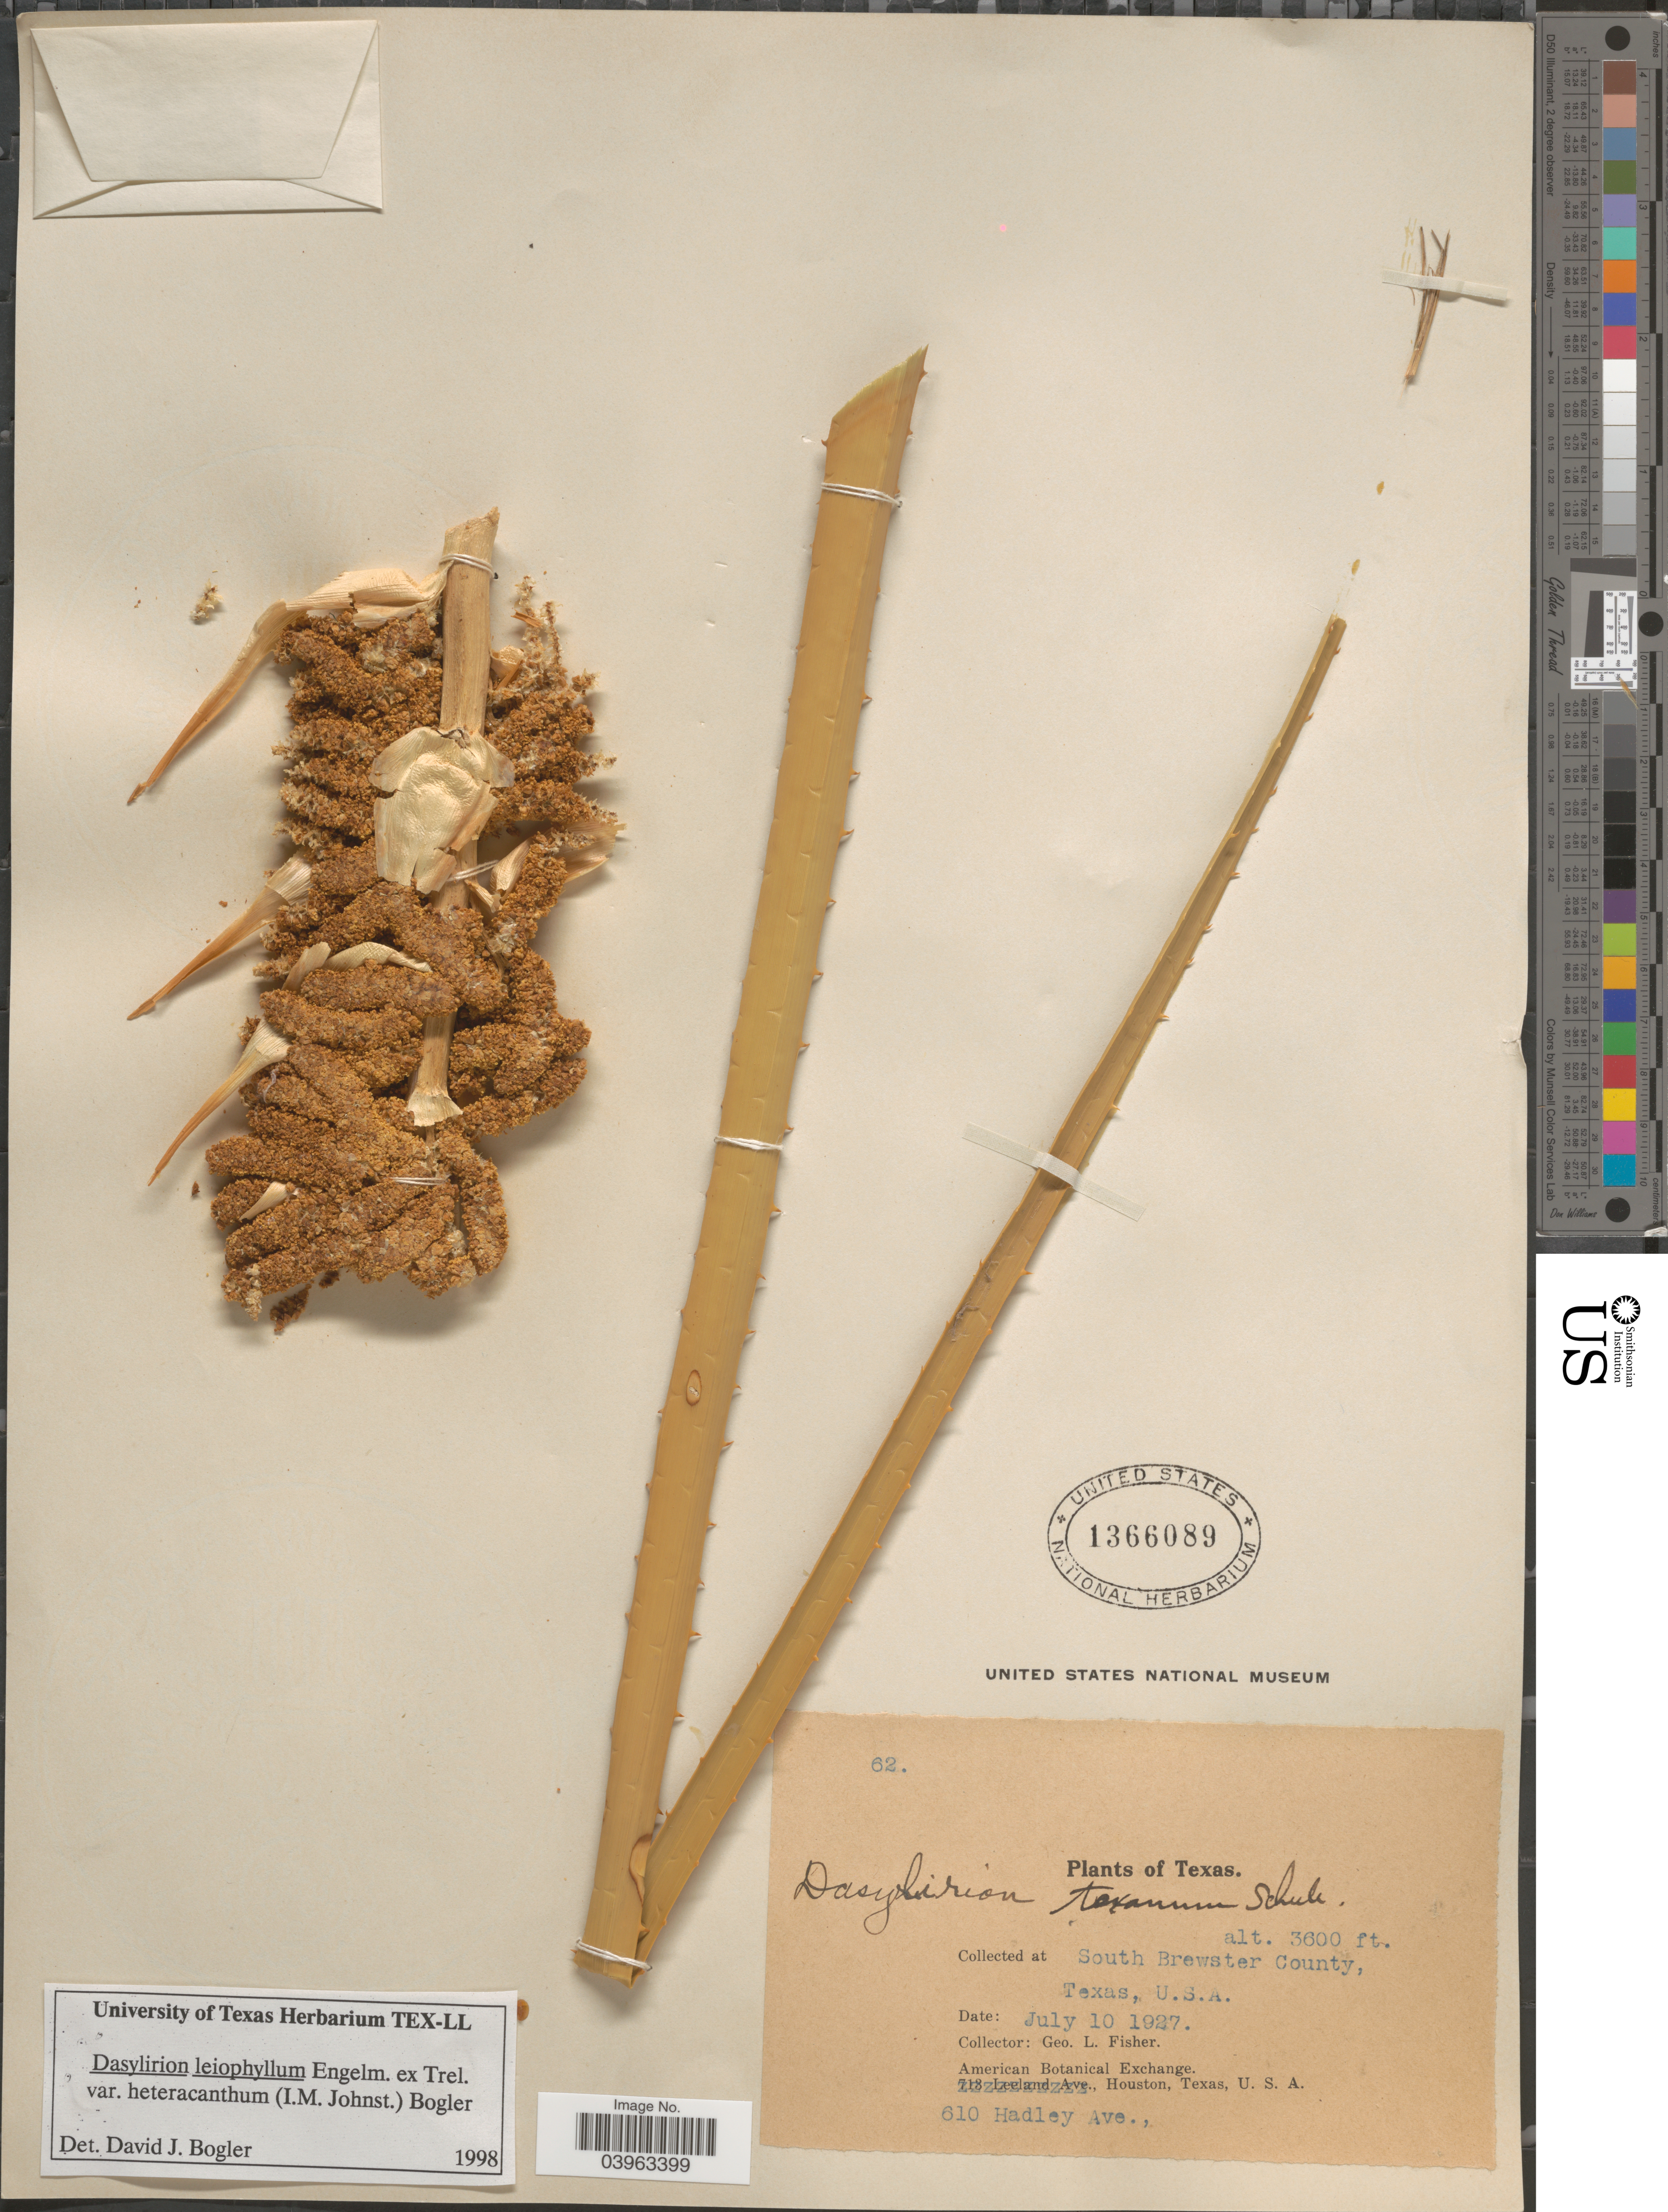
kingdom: Plantae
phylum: Tracheophyta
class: Liliopsida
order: Asparagales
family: Asparagaceae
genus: Dasylirion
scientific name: Dasylirion leiophyllum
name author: Engelm. ex Trel.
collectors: G. L. Fisher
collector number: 62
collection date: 1927-07-10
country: United States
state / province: Texas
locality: South Brewster County.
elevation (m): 1097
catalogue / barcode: US 1366089